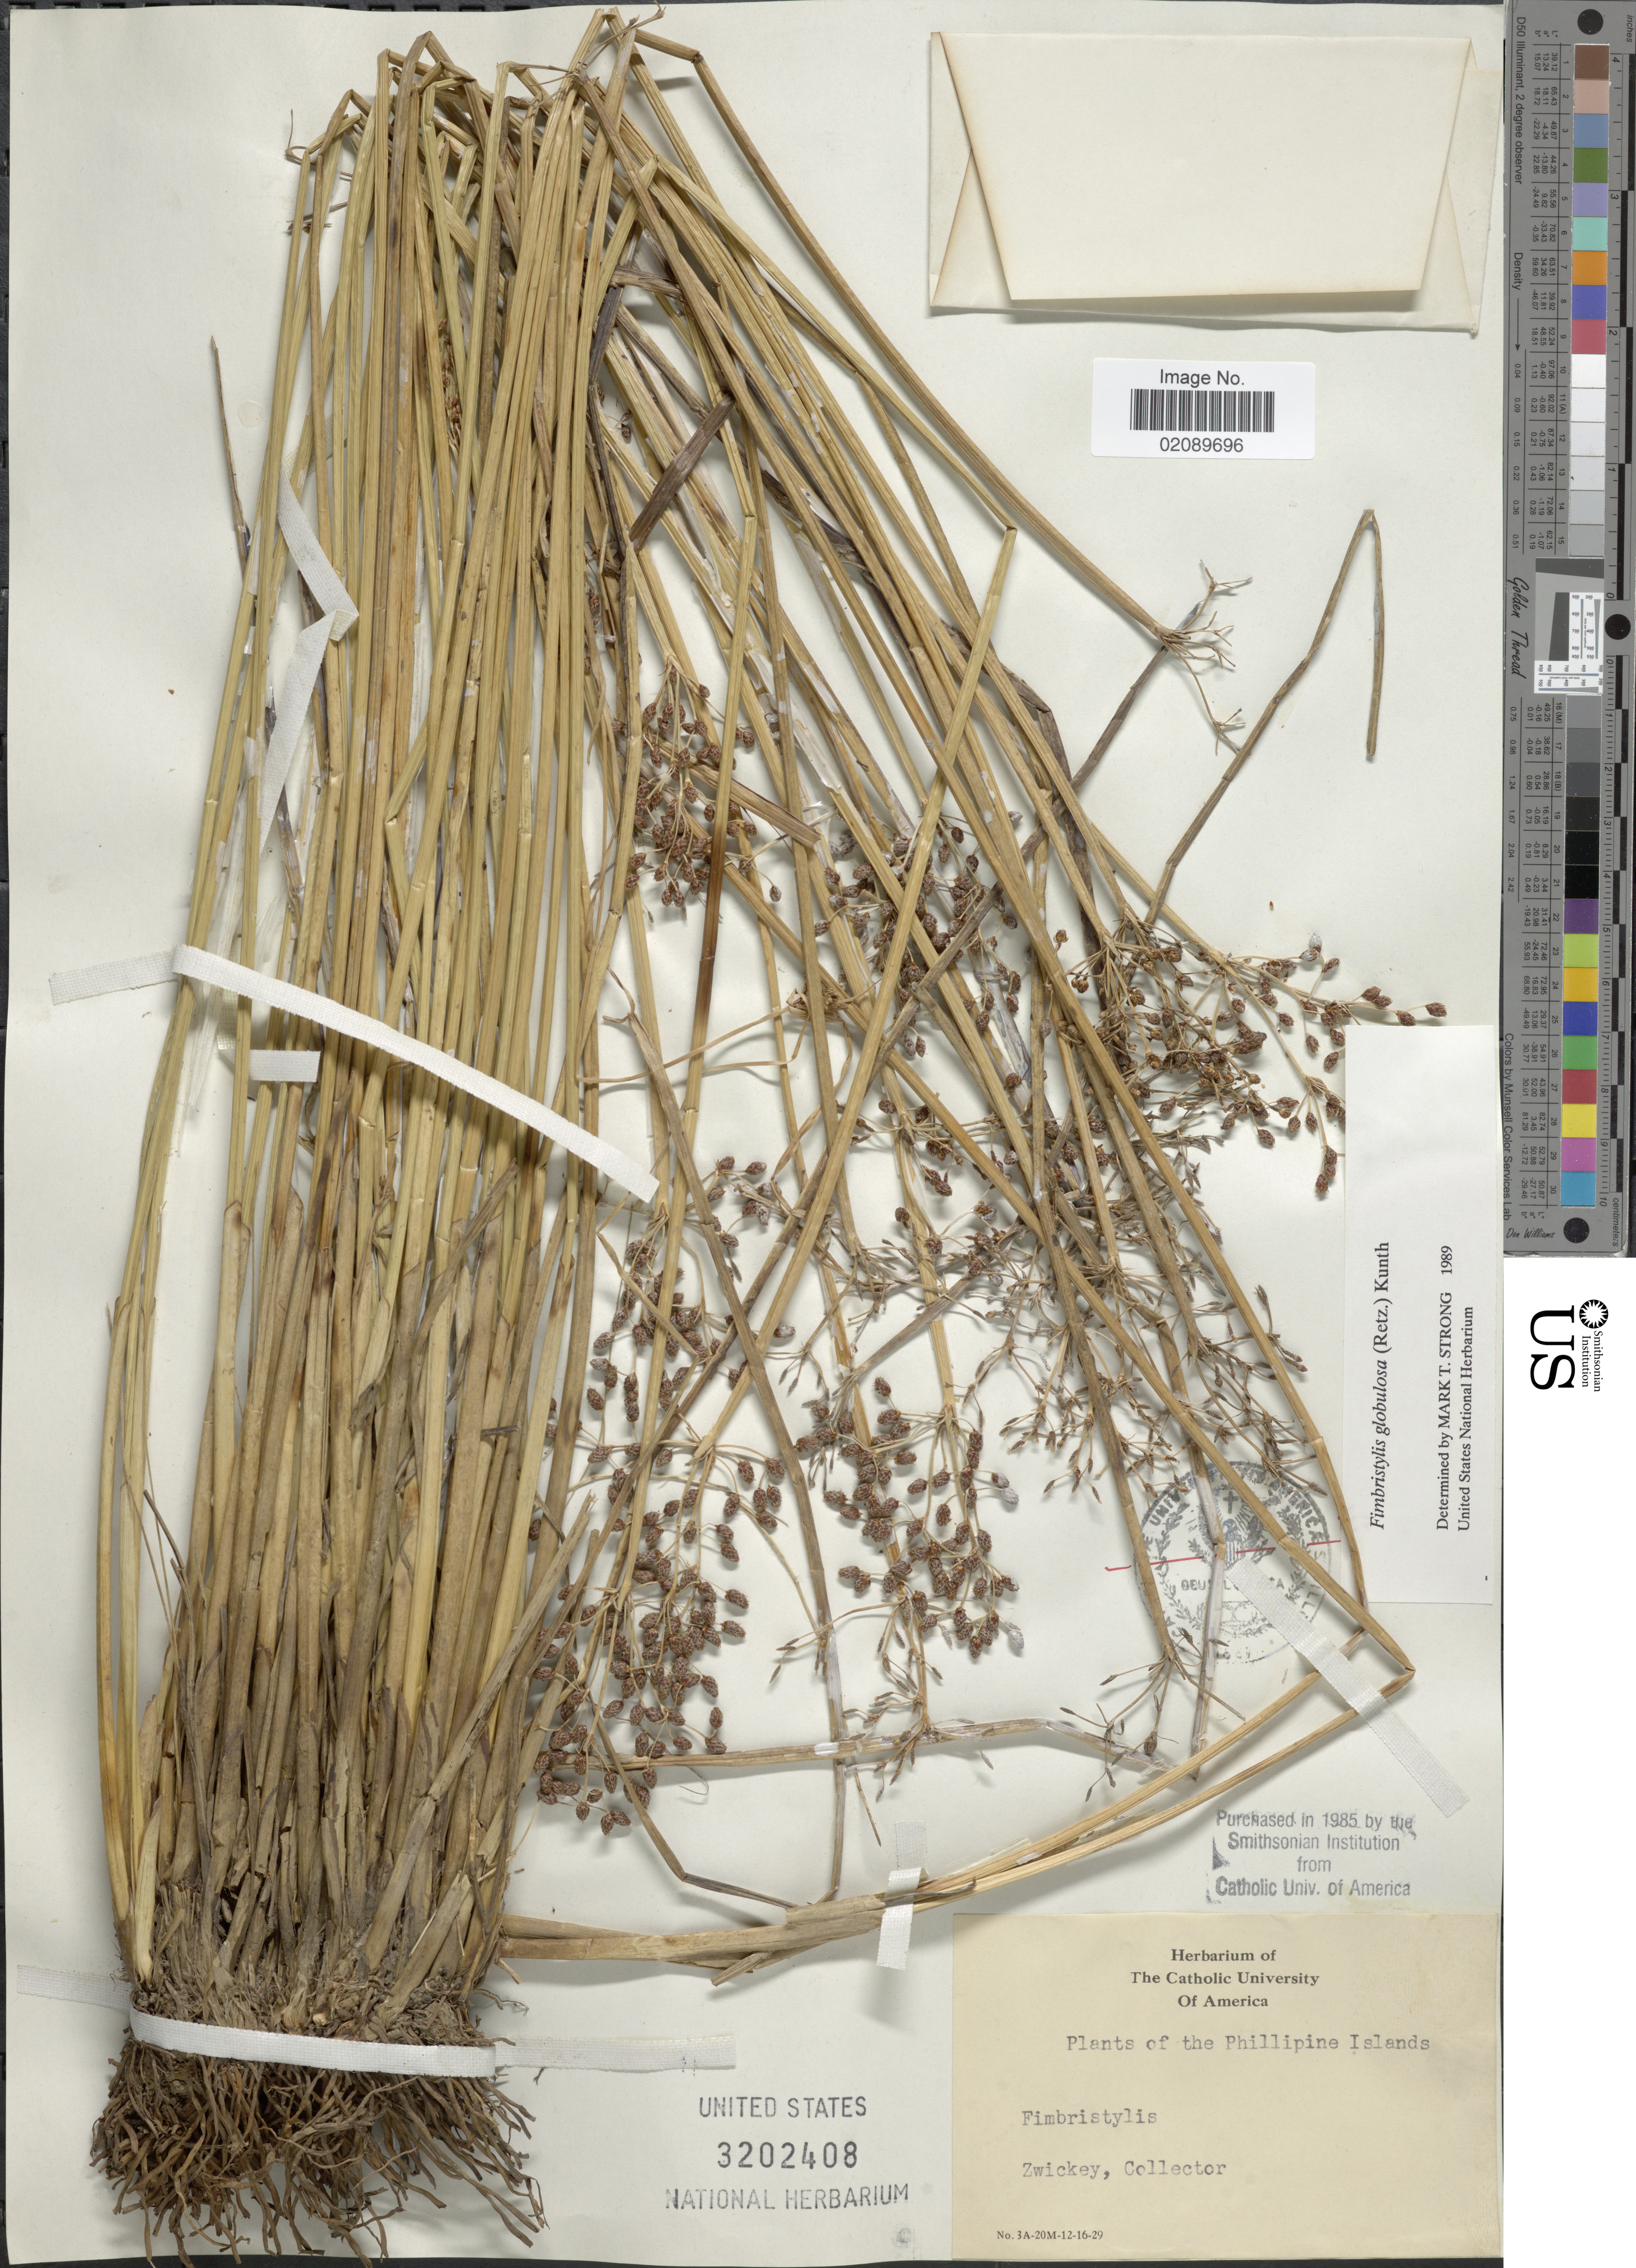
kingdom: Plantae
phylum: Tracheophyta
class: Liliopsida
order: Poales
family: Cyperaceae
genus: Fimbristylis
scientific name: Fimbristylis umbellaris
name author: (Lam.) Vahl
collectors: A. Zwickey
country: Philippines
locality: Philippine Islands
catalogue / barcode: US 3202408